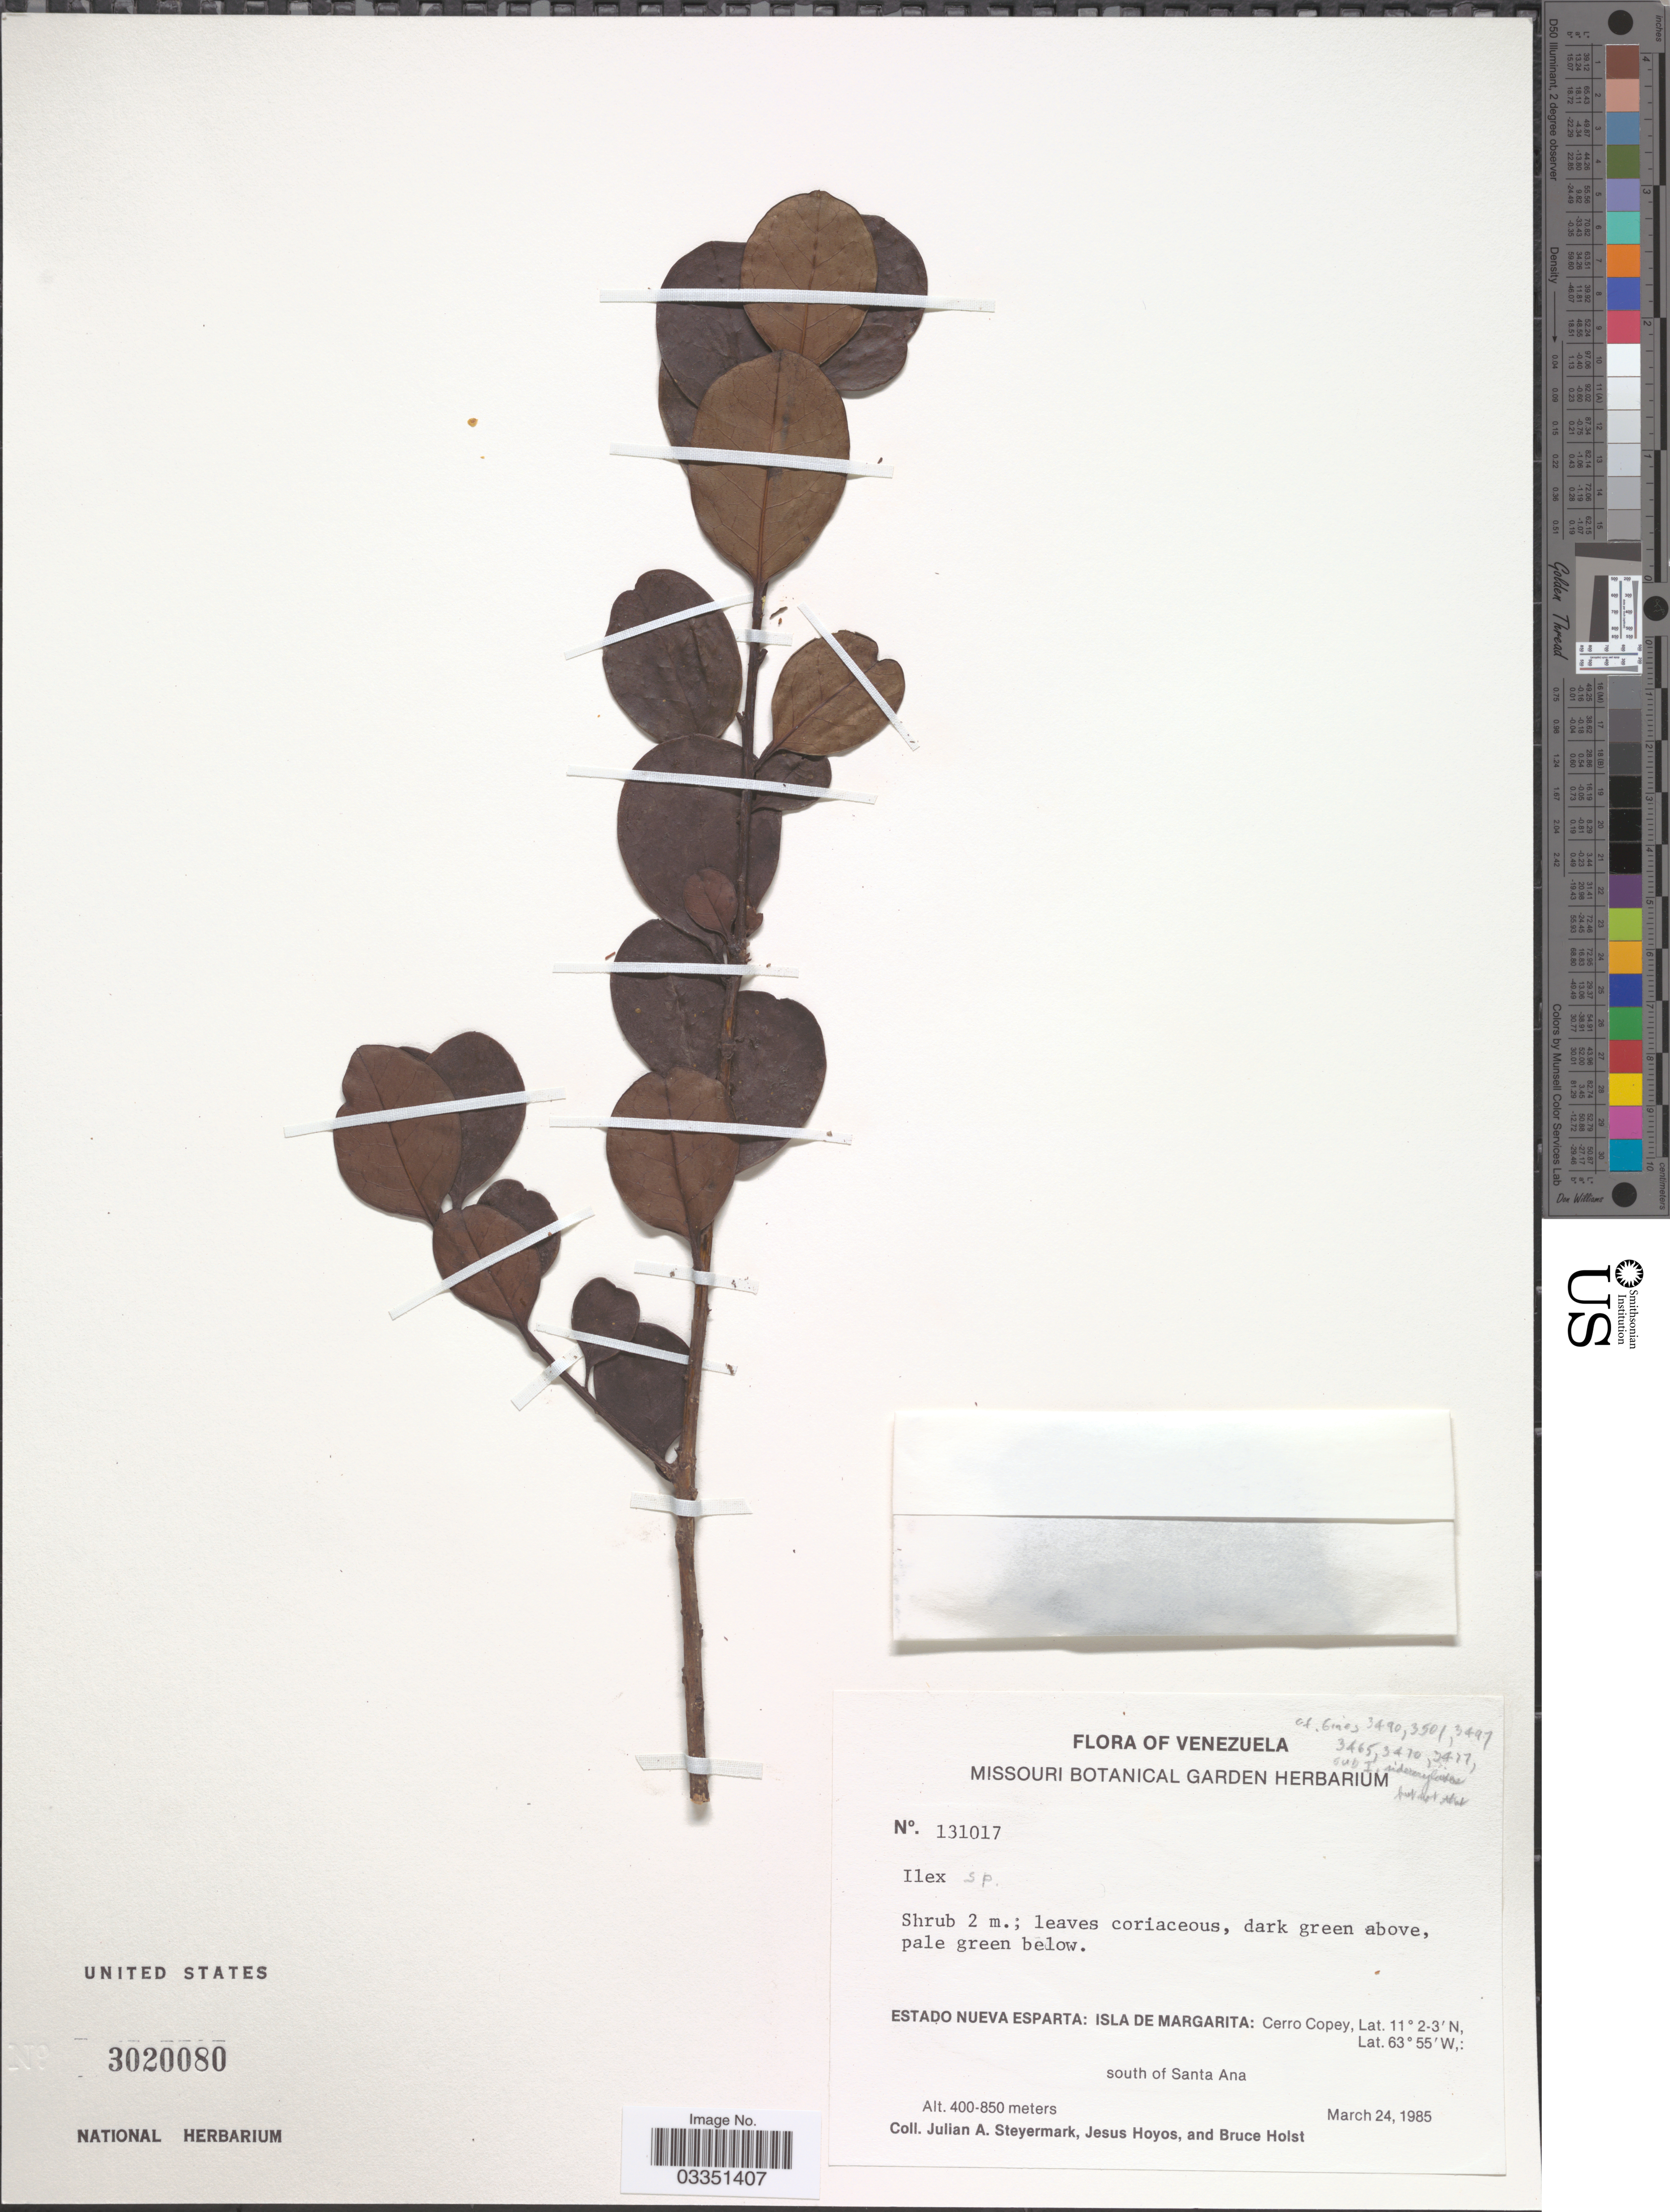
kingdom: Plantae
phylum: Tracheophyta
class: Magnoliopsida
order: Aquifoliales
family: Aquifoliaceae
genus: Ilex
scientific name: Ilex sp.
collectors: J. Steyermark, J. Hoyos & B. Holst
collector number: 131017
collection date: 1985-03-24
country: Venezuela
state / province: Nueva Esparta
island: Margarita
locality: Isla de Margarita: Cerro Copey. South of Santa Ana.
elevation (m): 400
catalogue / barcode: US 3020080